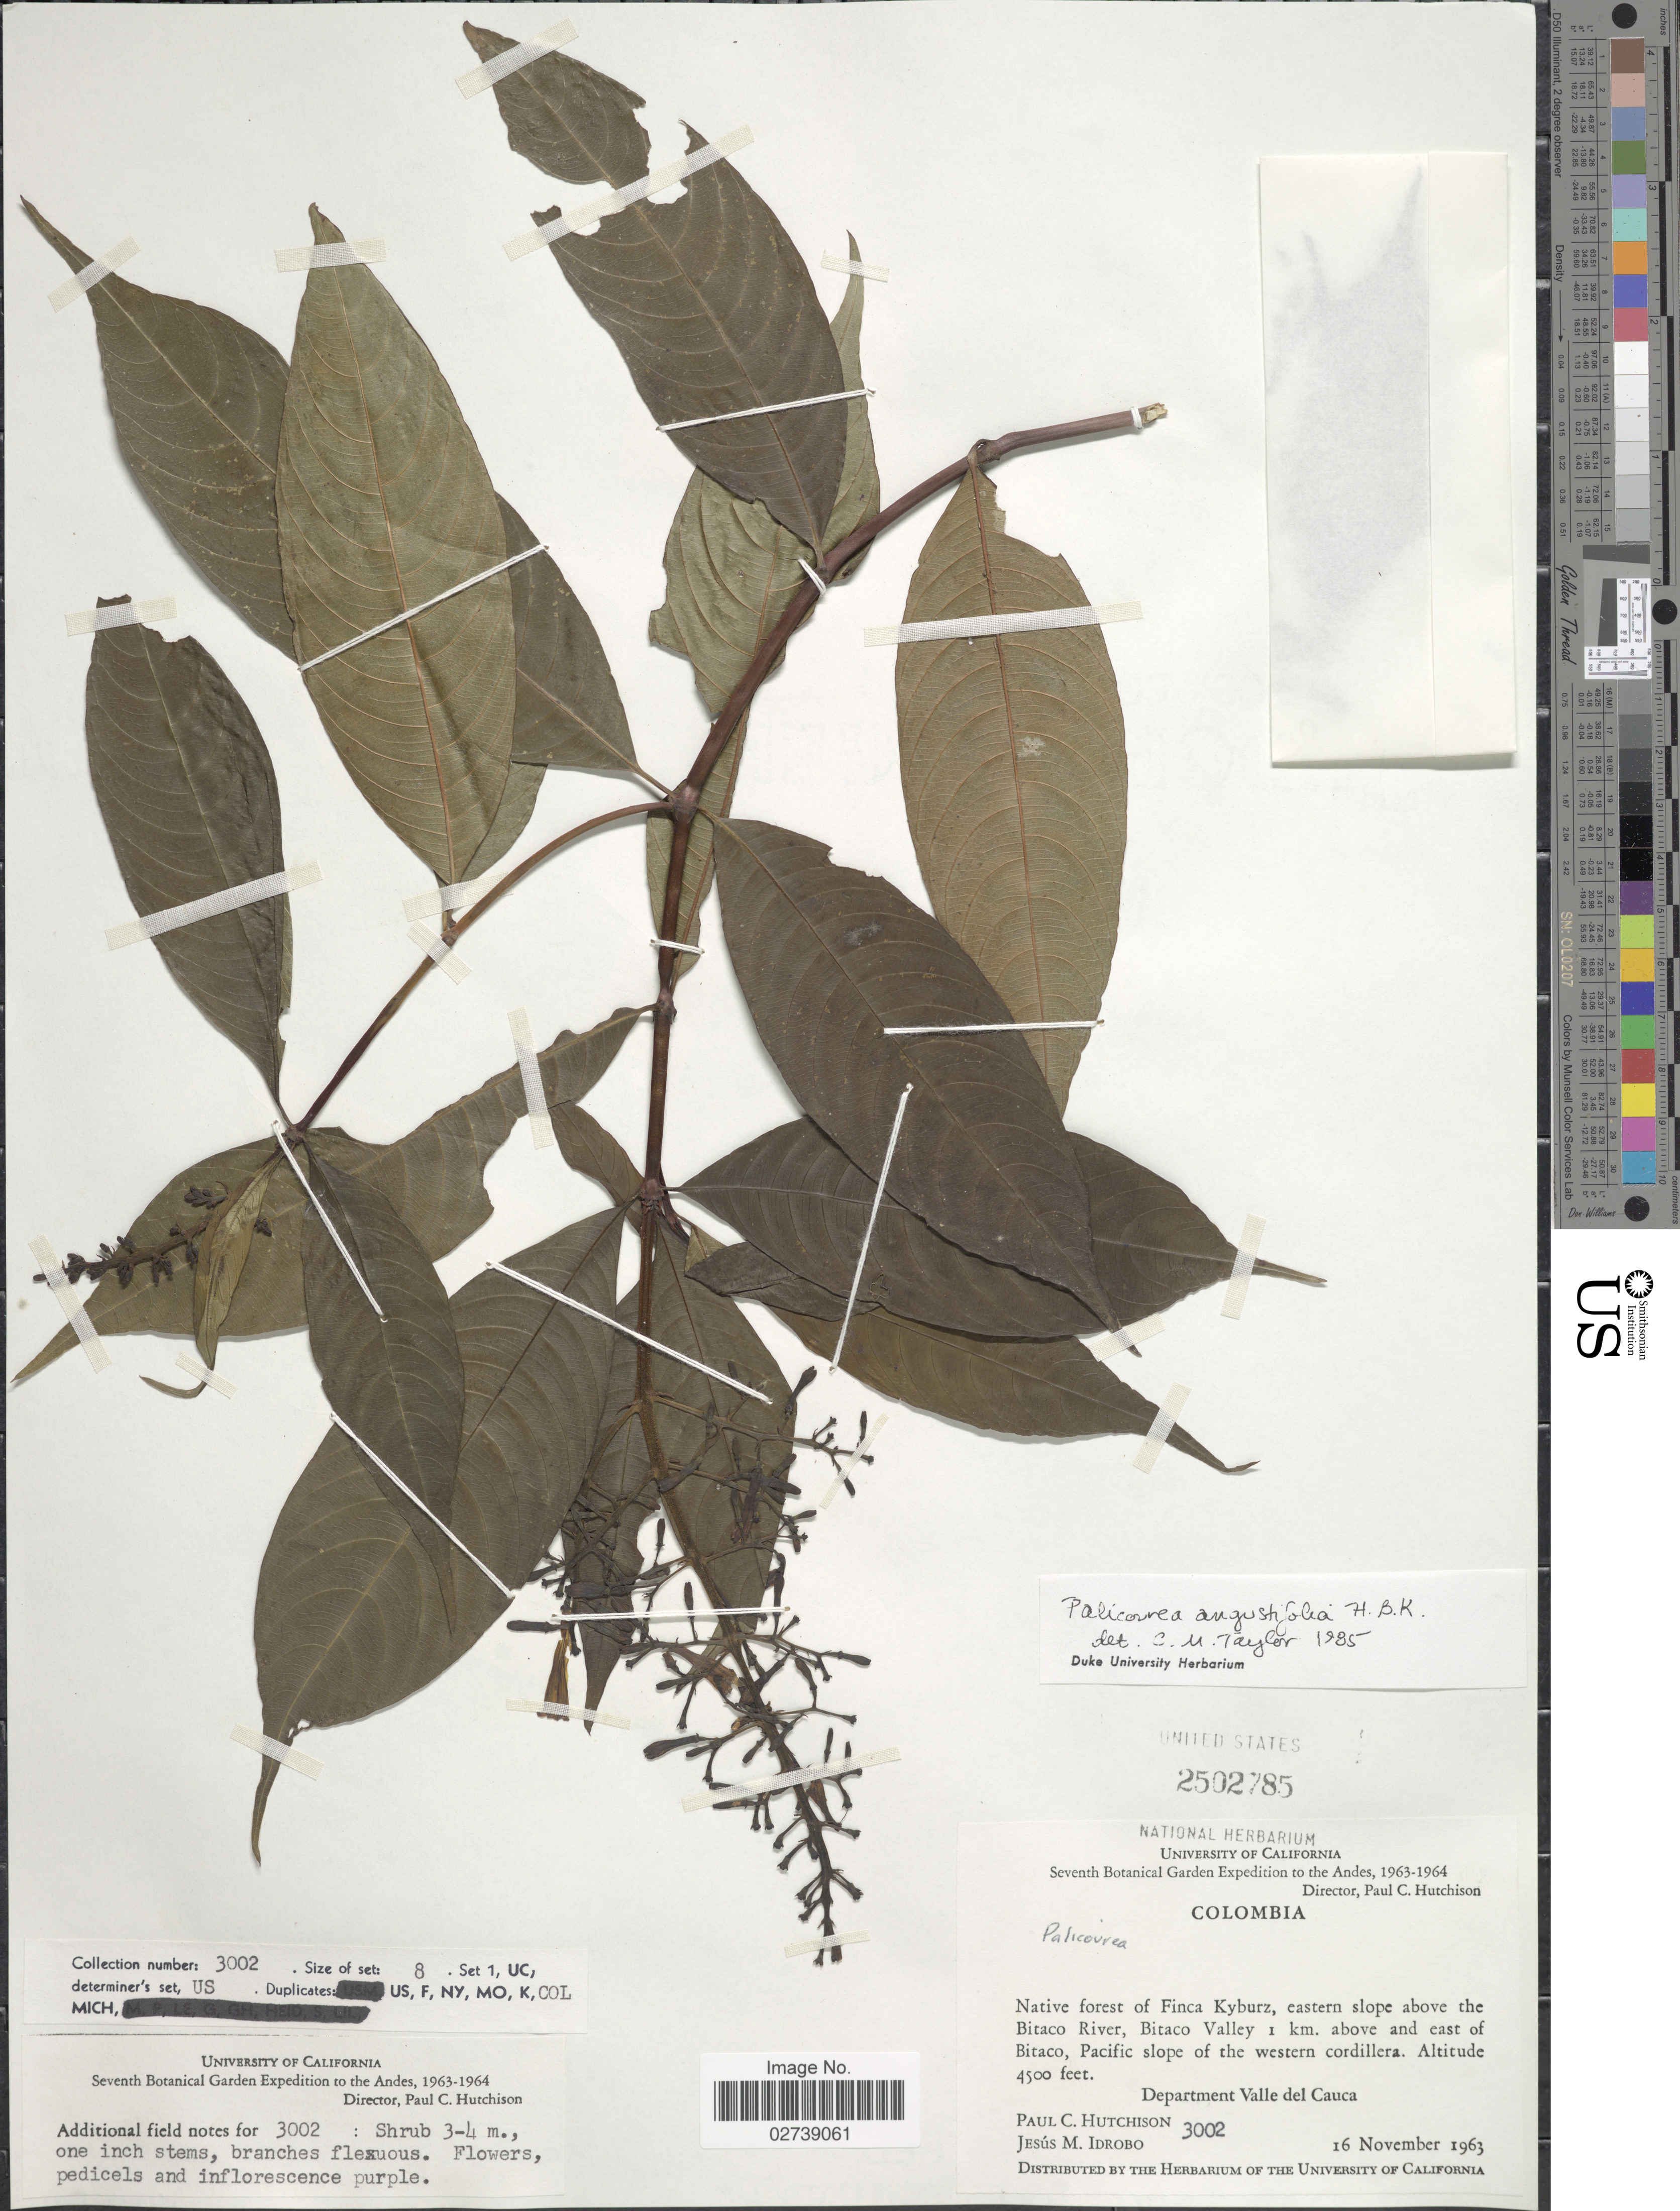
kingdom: Plantae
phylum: Tracheophyta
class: Magnoliopsida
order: Gentianales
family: Rubiaceae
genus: Palicourea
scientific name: Palicourea angustifolia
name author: Kunth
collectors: P. C. Hutchison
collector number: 3002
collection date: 1963-11-16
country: Colombia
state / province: Valle del Cauca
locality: Native forest of Finca Kyburz, eastern slope above the Bitaco River, Bitaco Valley 1 km above and east of Bitaco, Pacific slope of the western cordillera.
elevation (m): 1372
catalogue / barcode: US 2502785